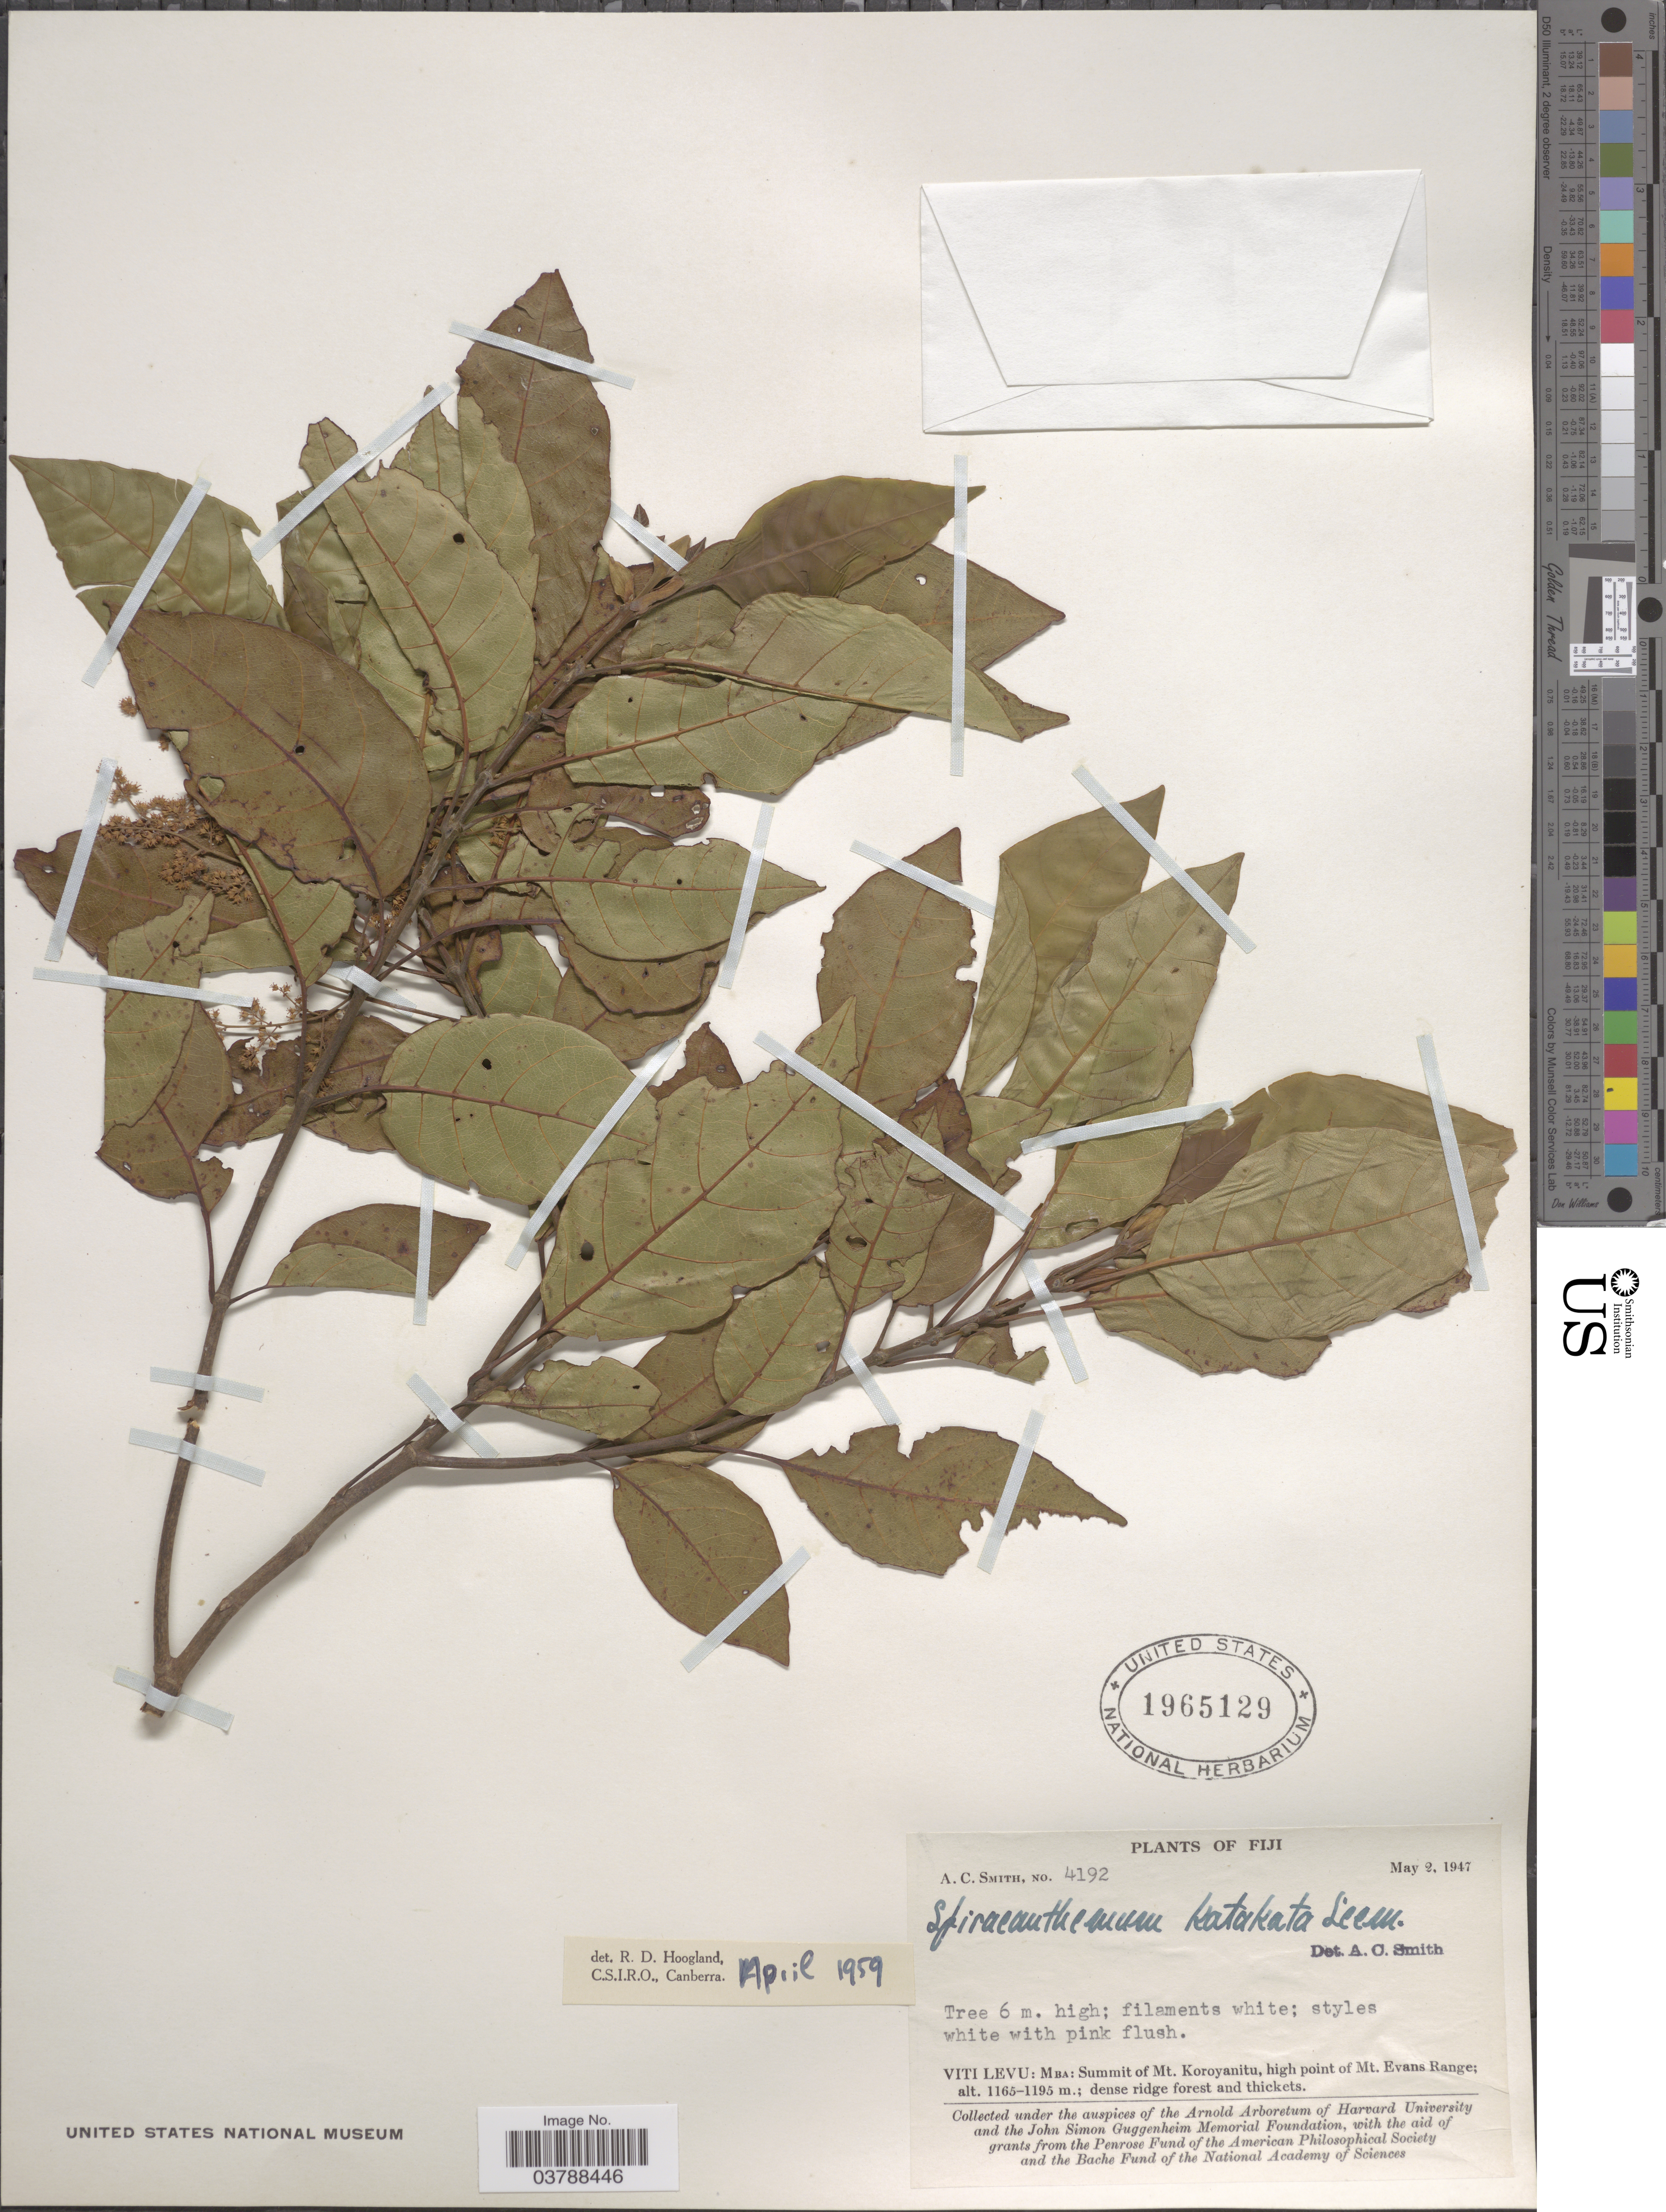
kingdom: Plantae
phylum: Tracheophyta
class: Magnoliopsida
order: Oxalidales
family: Cunoniaceae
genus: Spiraeanthemum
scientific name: Spiraeanthemum katakata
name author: Seem.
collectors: A. C. Smith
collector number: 4192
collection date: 1947-05-02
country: Fiji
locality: Viti Levu: Mba: Summit of Mt. Koroyanitu, high point of Mt. Evans Range.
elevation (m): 1165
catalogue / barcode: US 1965129